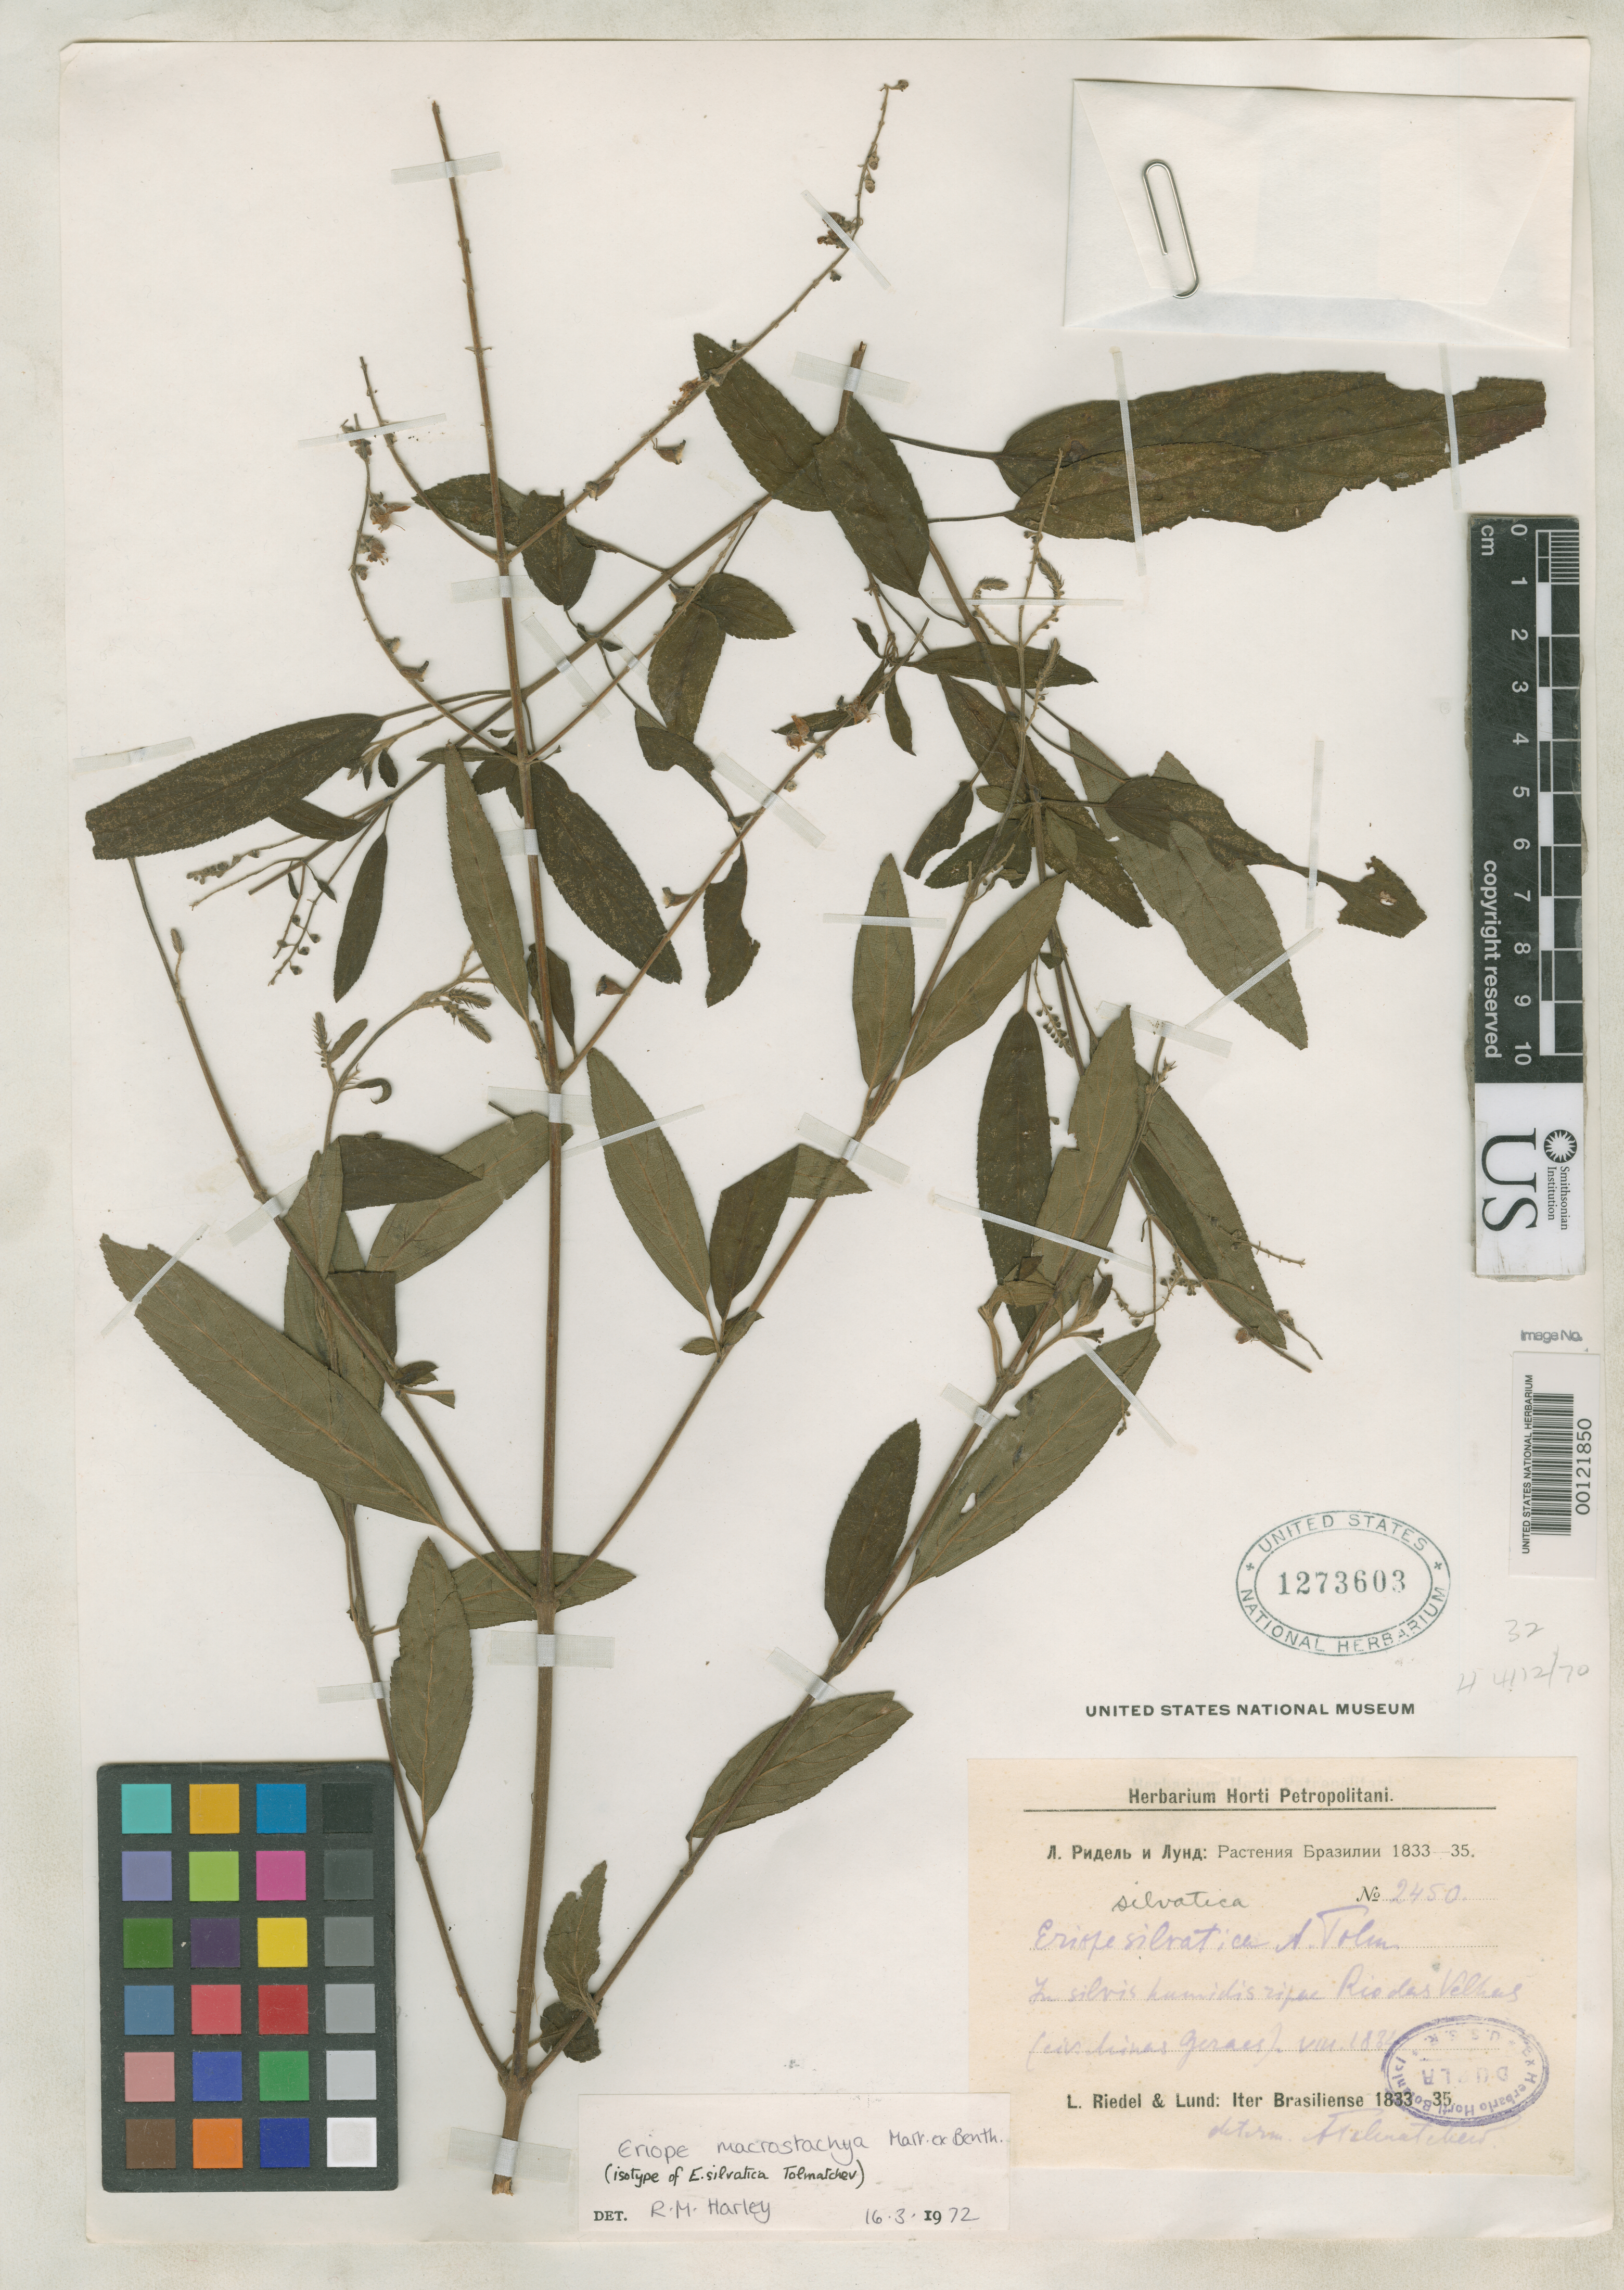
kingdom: Plantae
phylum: Tracheophyta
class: Magnoliopsida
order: Lamiales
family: Lamiaceae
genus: Eriope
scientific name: Eriope silvatica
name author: Tolmachev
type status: Isotype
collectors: L. Riedel & N. Lund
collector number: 2450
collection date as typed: Aug 1834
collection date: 1834-08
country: Brazil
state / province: Minas Gerais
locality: Rio das Velhas.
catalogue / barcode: US 1273603